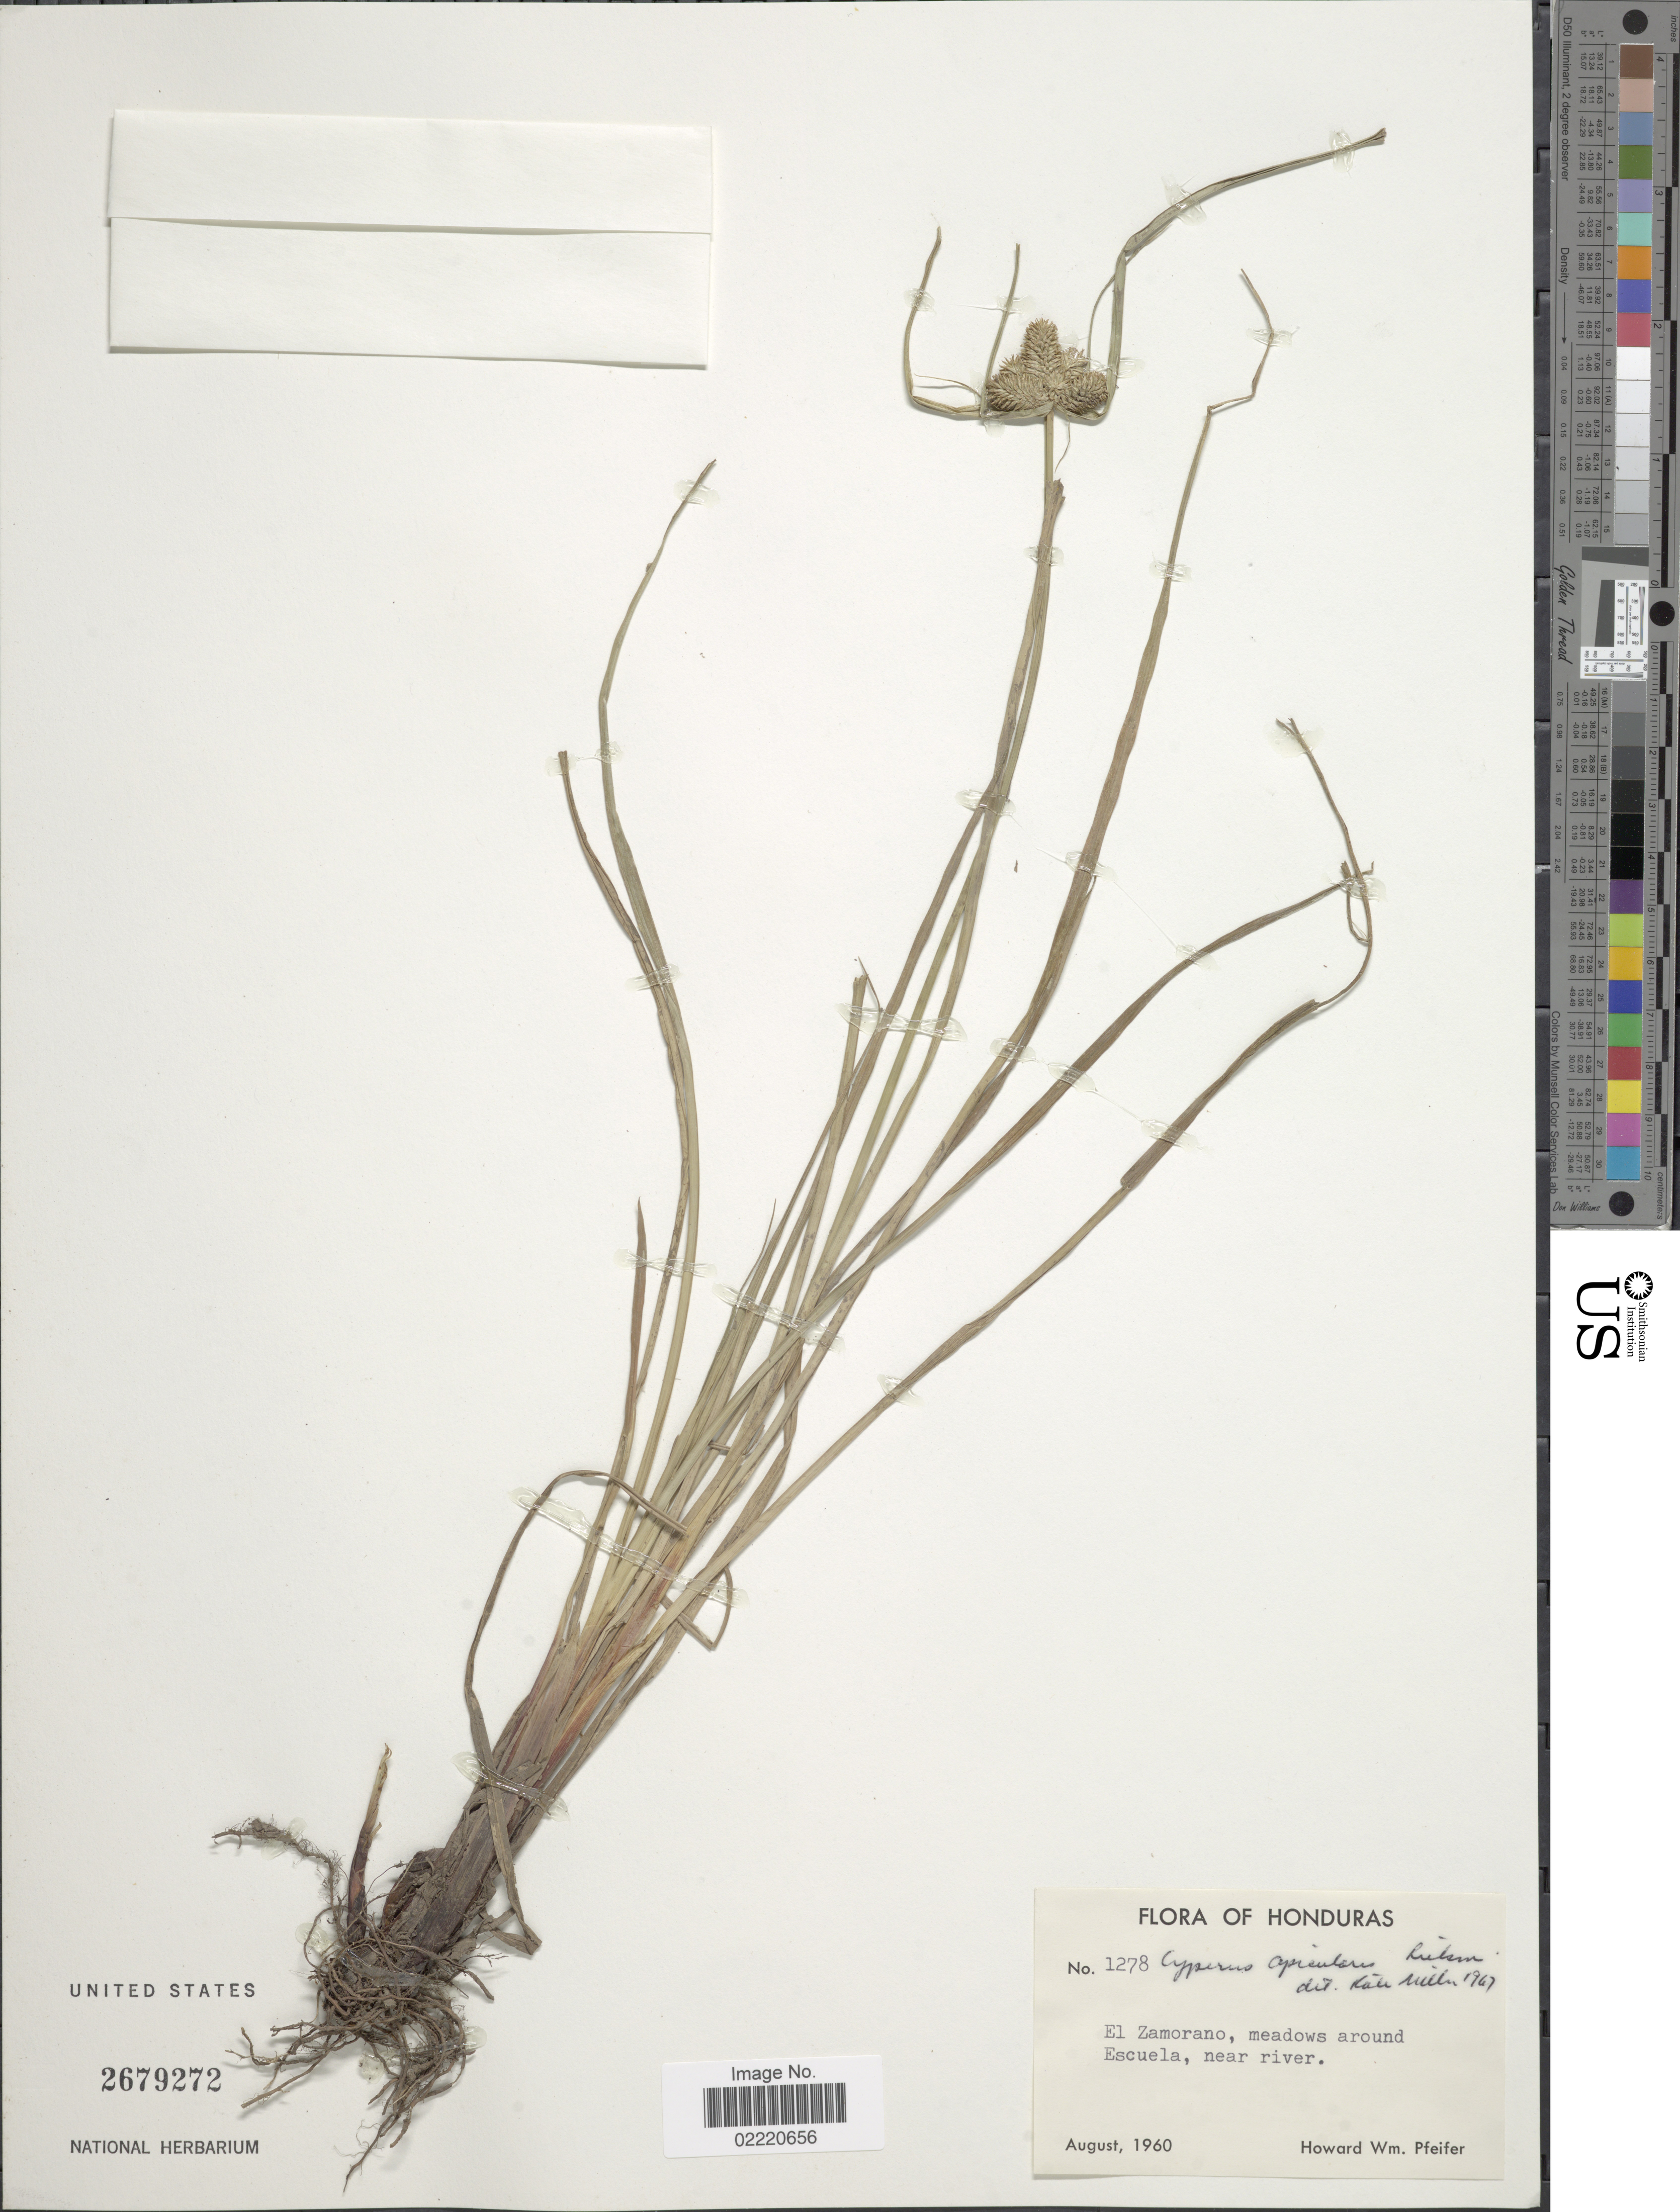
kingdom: Plantae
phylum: Tracheophyta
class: Liliopsida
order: Poales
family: Cyperaceae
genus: Cyperus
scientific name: Cyperus eggersii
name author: Boeckeler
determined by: Strong, Mark T., (BOT), Smithsonian Institution - National Museum of Natural History (UNITED STATES)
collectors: H. W. Pfeifer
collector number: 1278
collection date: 1960-08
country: Honduras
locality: El Zamorano, meadows around Escuela, near river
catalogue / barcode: US 2679272